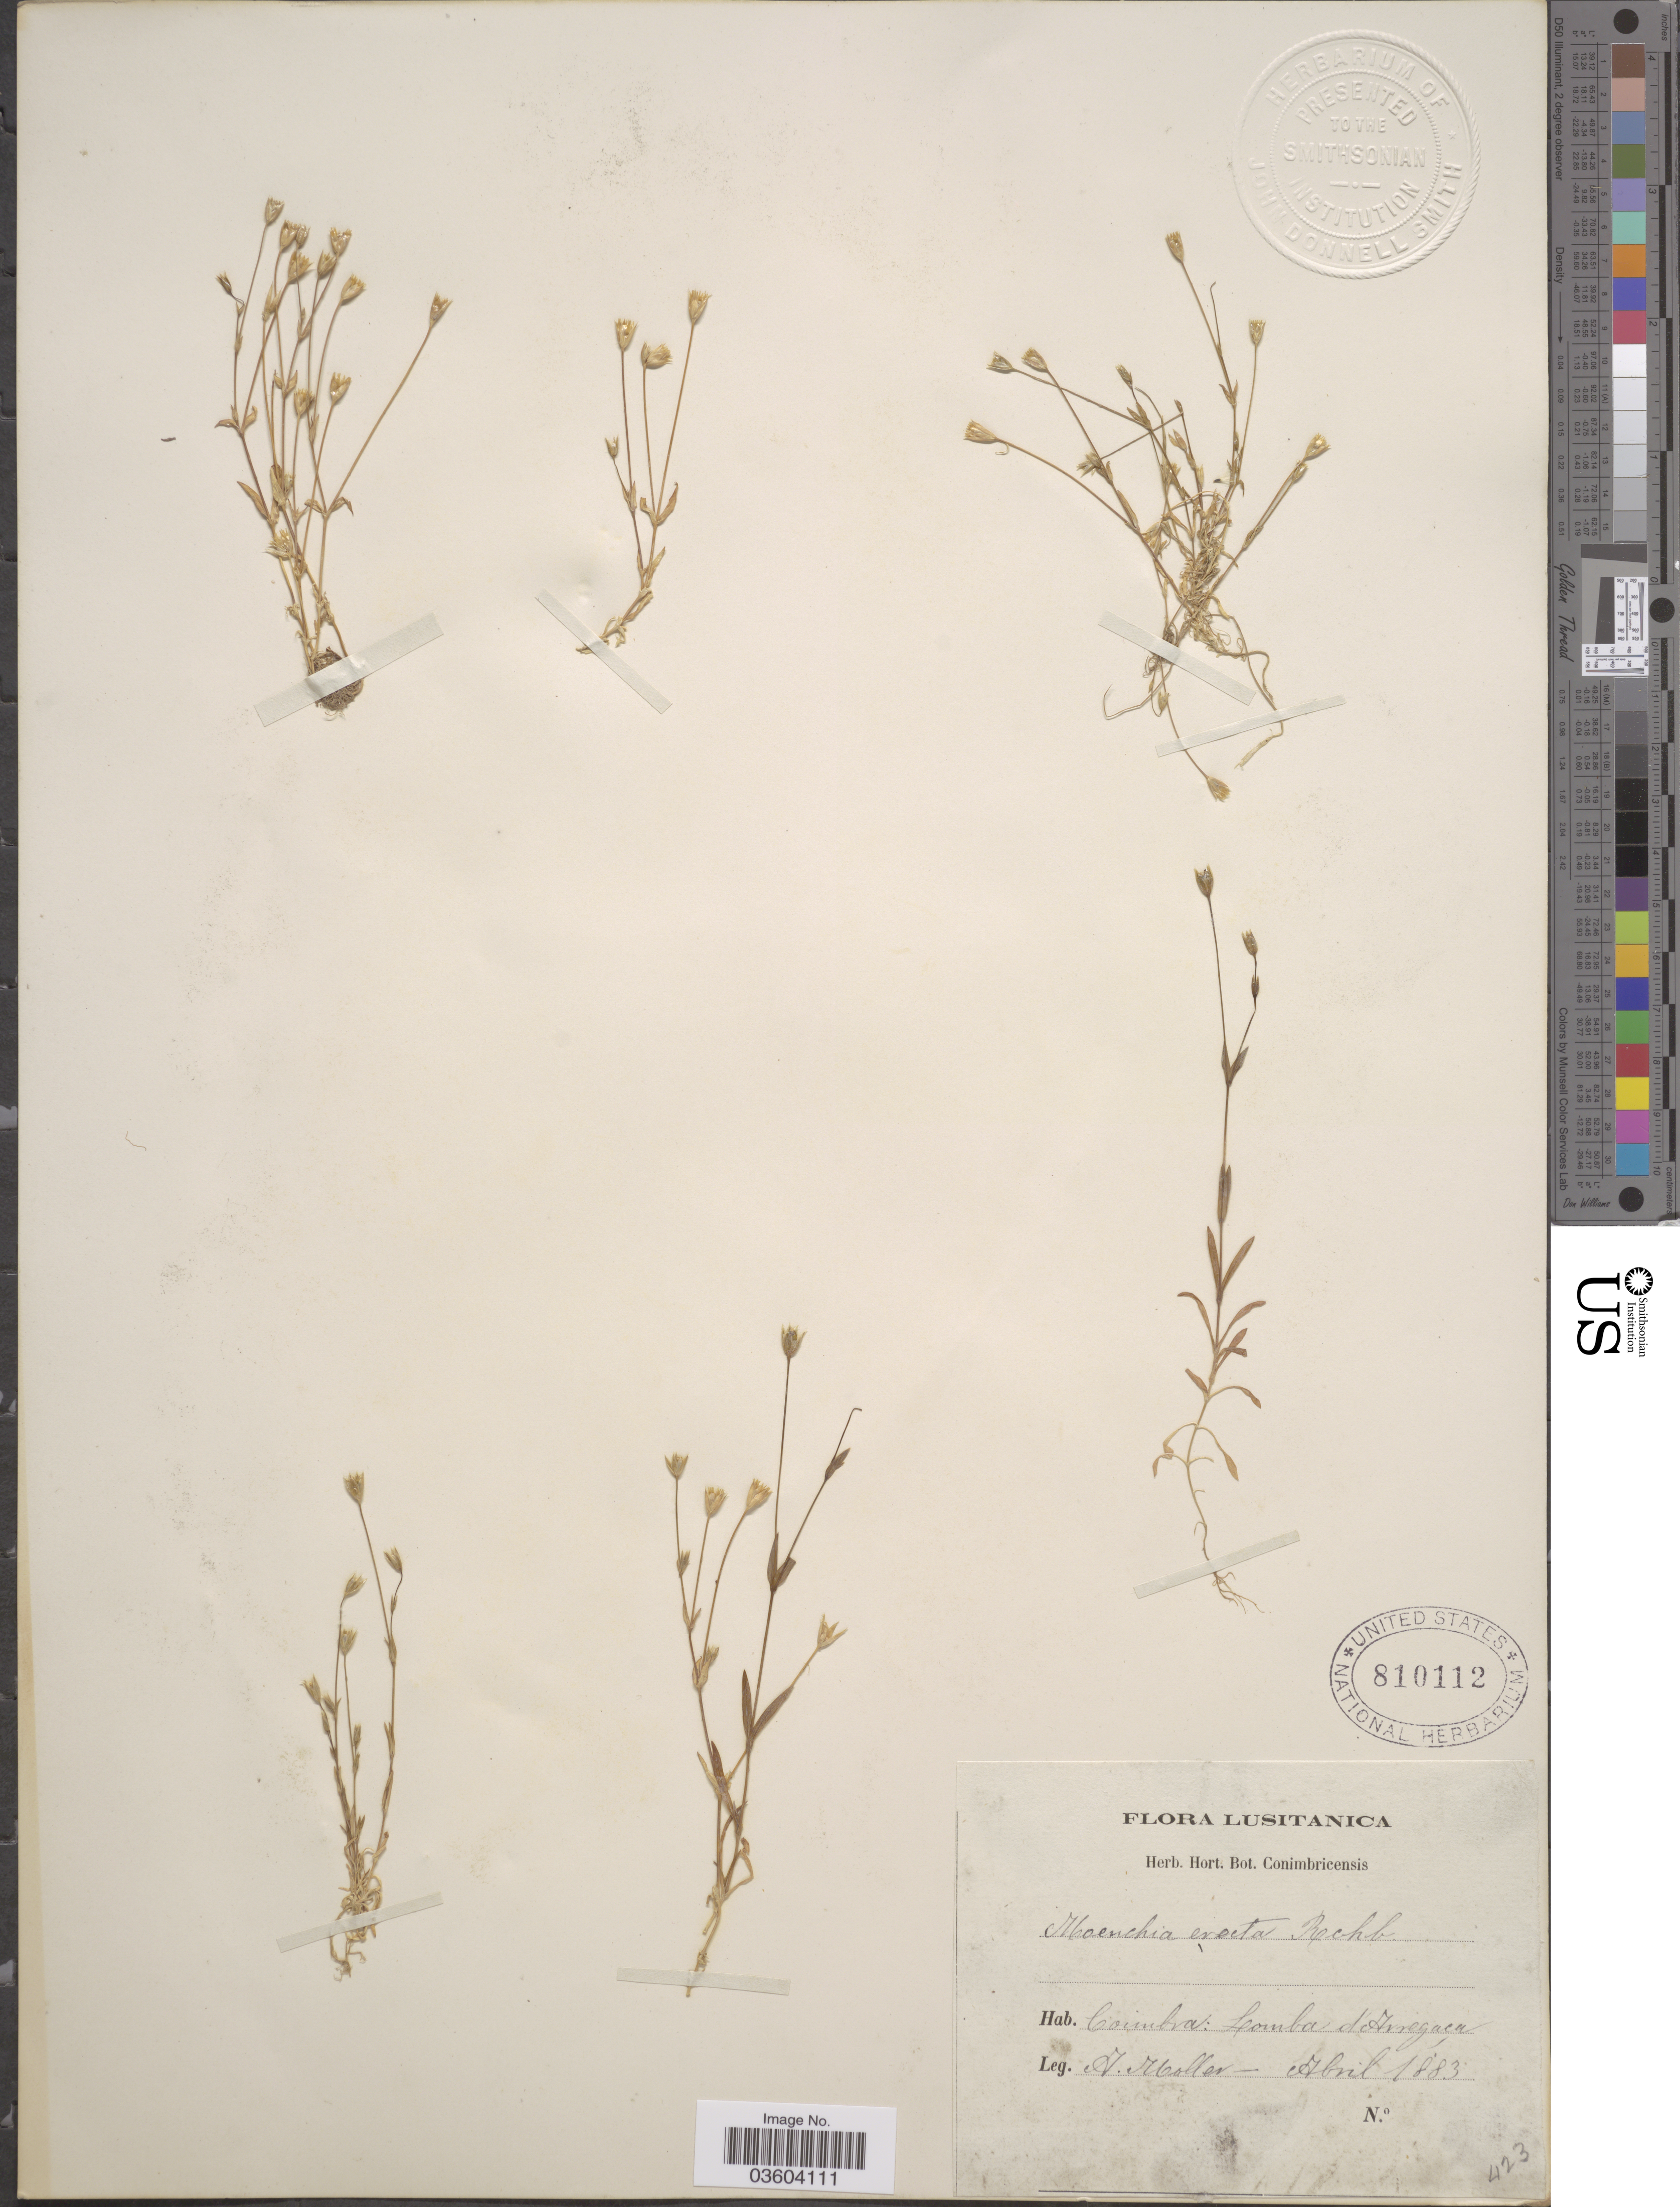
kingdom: Plantae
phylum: Tracheophyta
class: Magnoliopsida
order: Caryophyllales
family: Caryophyllaceae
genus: Moenchia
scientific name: Moenchia erecta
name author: (L.) G. Gaertn. et al.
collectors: A. Moller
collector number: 423?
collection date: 1883-04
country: Portugal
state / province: Coimbra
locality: Lusitanica. Lomba d'Arregacu.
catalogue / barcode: US 810112